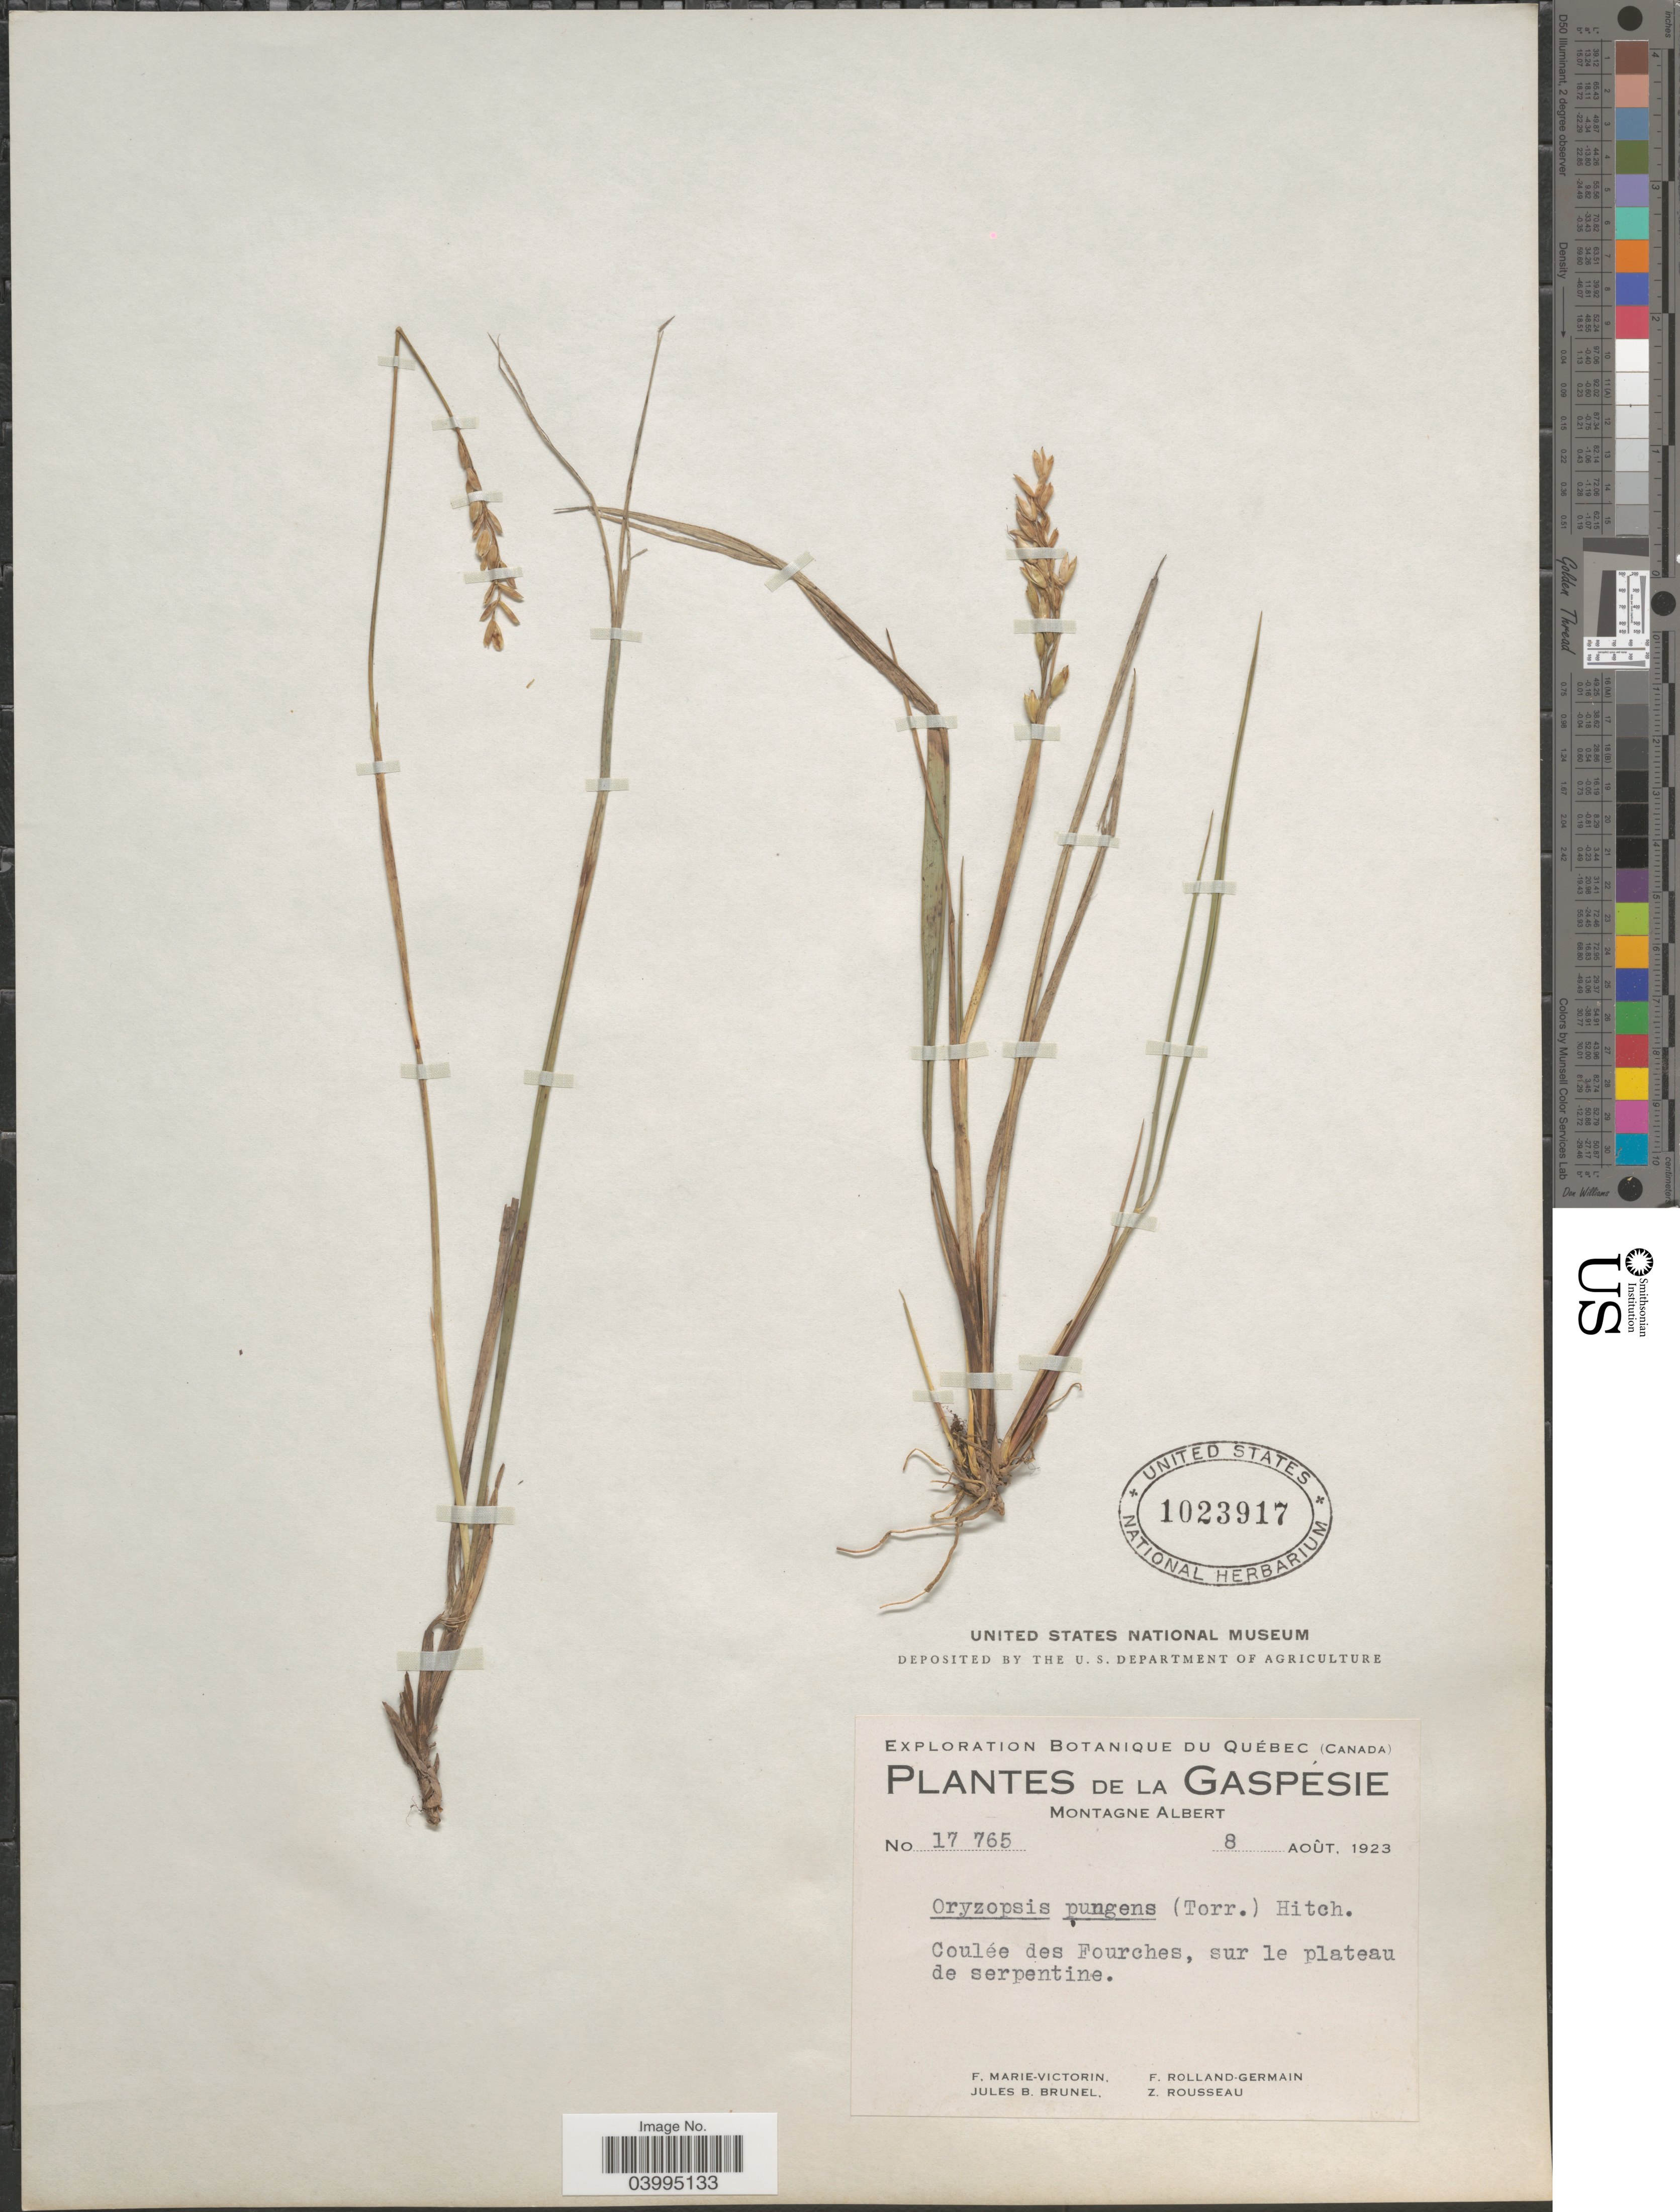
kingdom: Plantae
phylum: Tracheophyta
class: Liliopsida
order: Poales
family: Poaceae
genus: Oryzopsis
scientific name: Oryzopsis asperifolia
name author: Michx.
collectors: F. Marie-Victorin, Rolland-Germain, J. Brunel & Z. Rousseau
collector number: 17765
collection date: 1923-08-08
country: Canada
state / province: Quebec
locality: De La Gaspésie. Montagne Albert. Coulée des Fourches, sur le plateau de serpentine.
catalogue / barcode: US 1023917